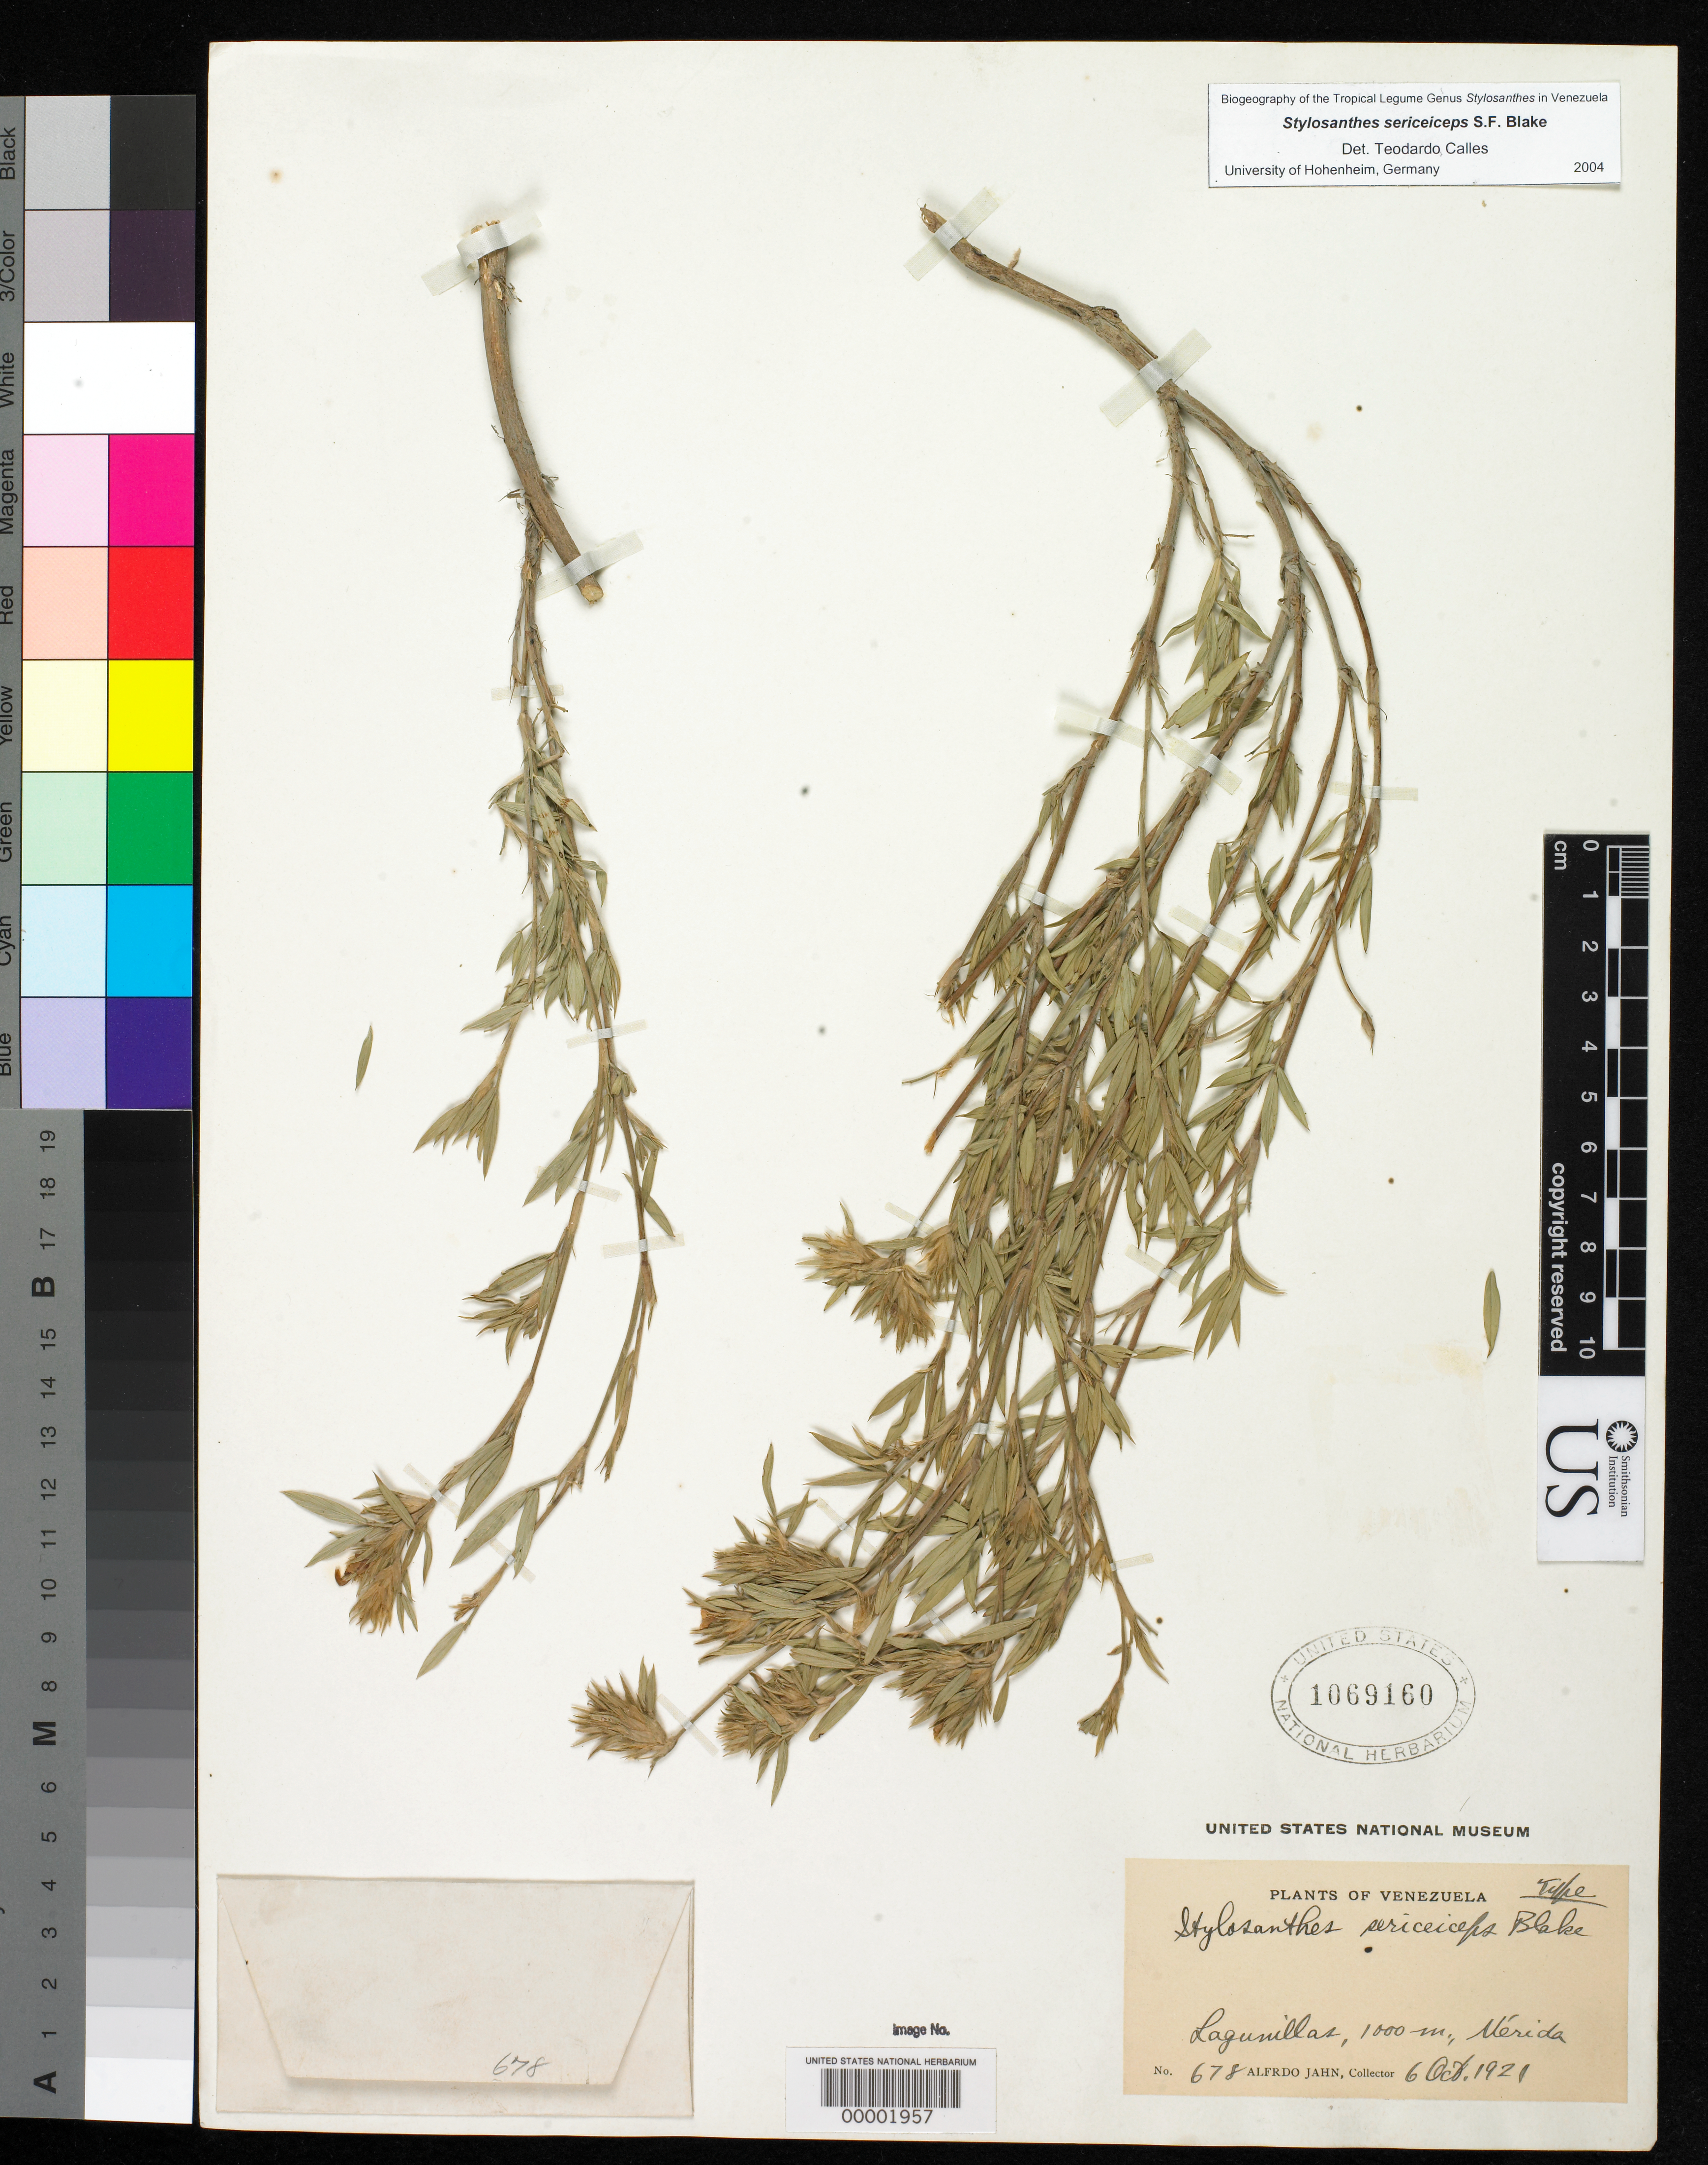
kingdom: Plantae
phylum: Tracheophyta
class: Magnoliopsida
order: Fabales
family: Fabaceae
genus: Stylosanthes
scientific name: Stylosanthes sericeiceps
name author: S.F. Blake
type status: Holotype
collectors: A. Jahn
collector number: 678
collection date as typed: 06 Oct 1921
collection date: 1921-10-06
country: Venezuela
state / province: Mérida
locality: Lagunillas.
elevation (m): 1000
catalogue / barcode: US 1069160